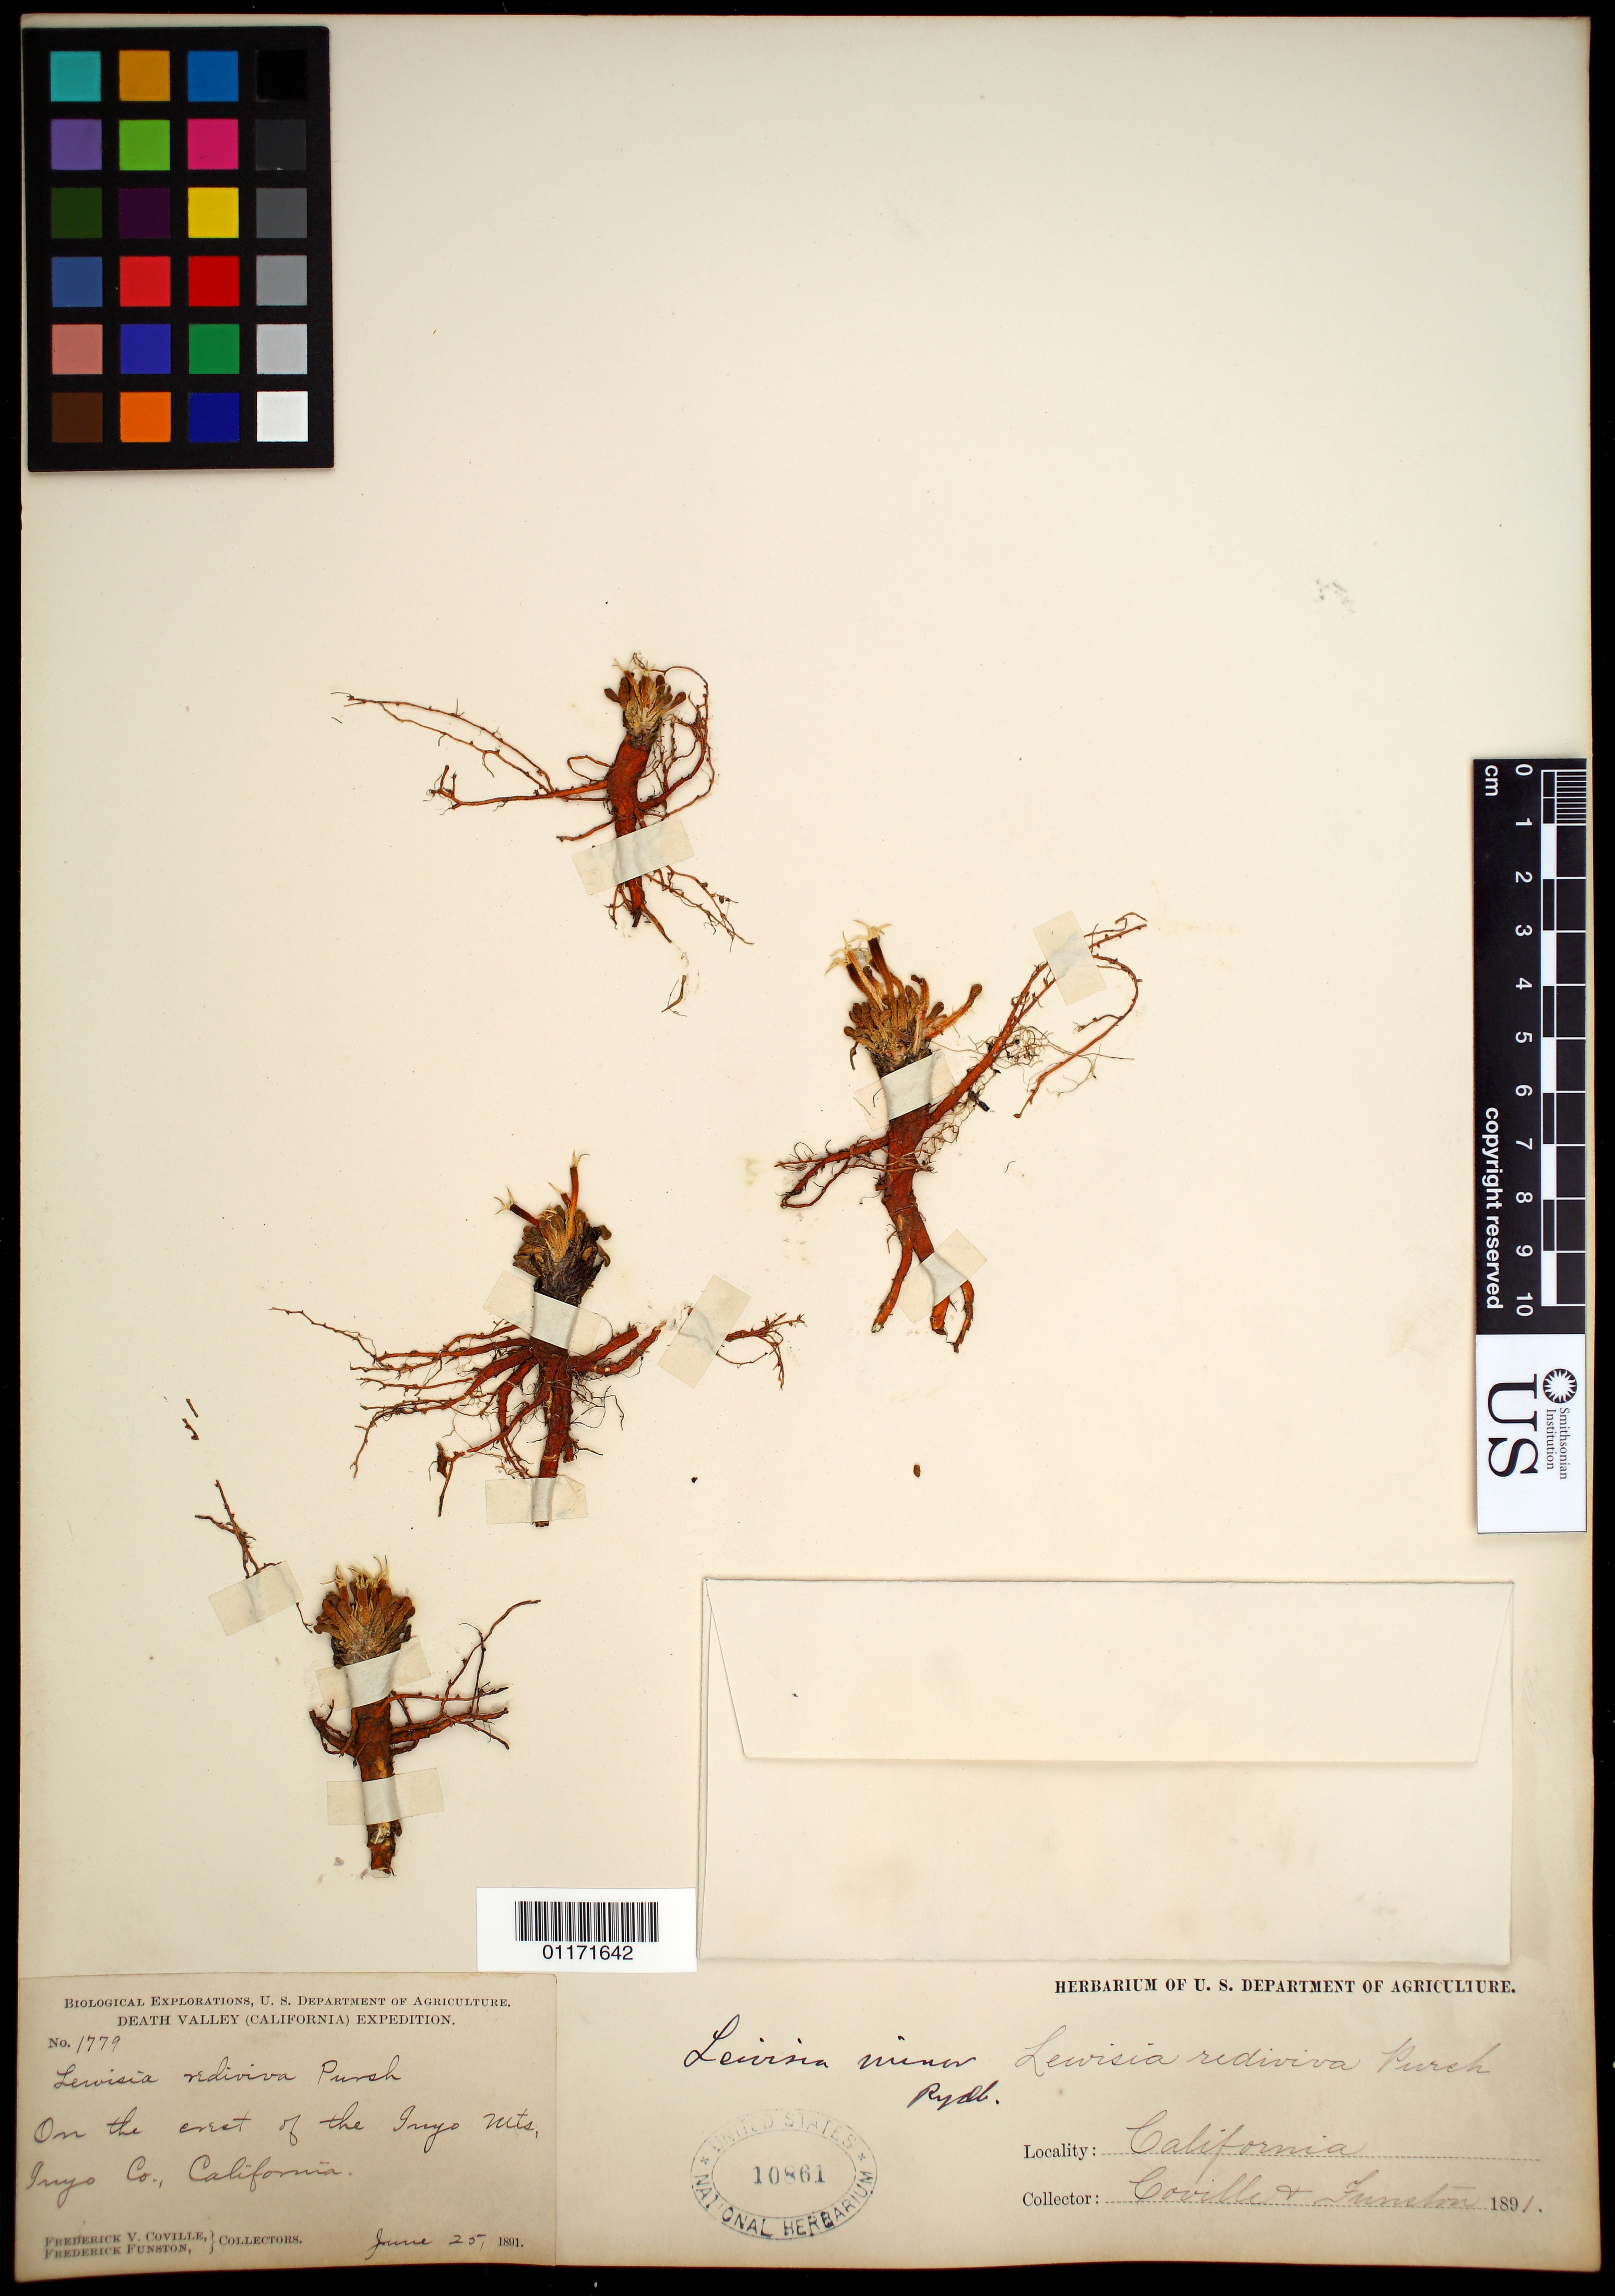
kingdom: Plantae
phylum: Tracheophyta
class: Magnoliopsida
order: Caryophyllales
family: Montiaceae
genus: Lewisia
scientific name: Lewisia rediviva var. minor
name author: (Rydb.) Munz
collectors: F. V. Coville & F. Funston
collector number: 1779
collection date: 1891-06-25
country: United States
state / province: California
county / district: Inyo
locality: On the crest of the Inyo Mountains.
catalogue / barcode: US 10861